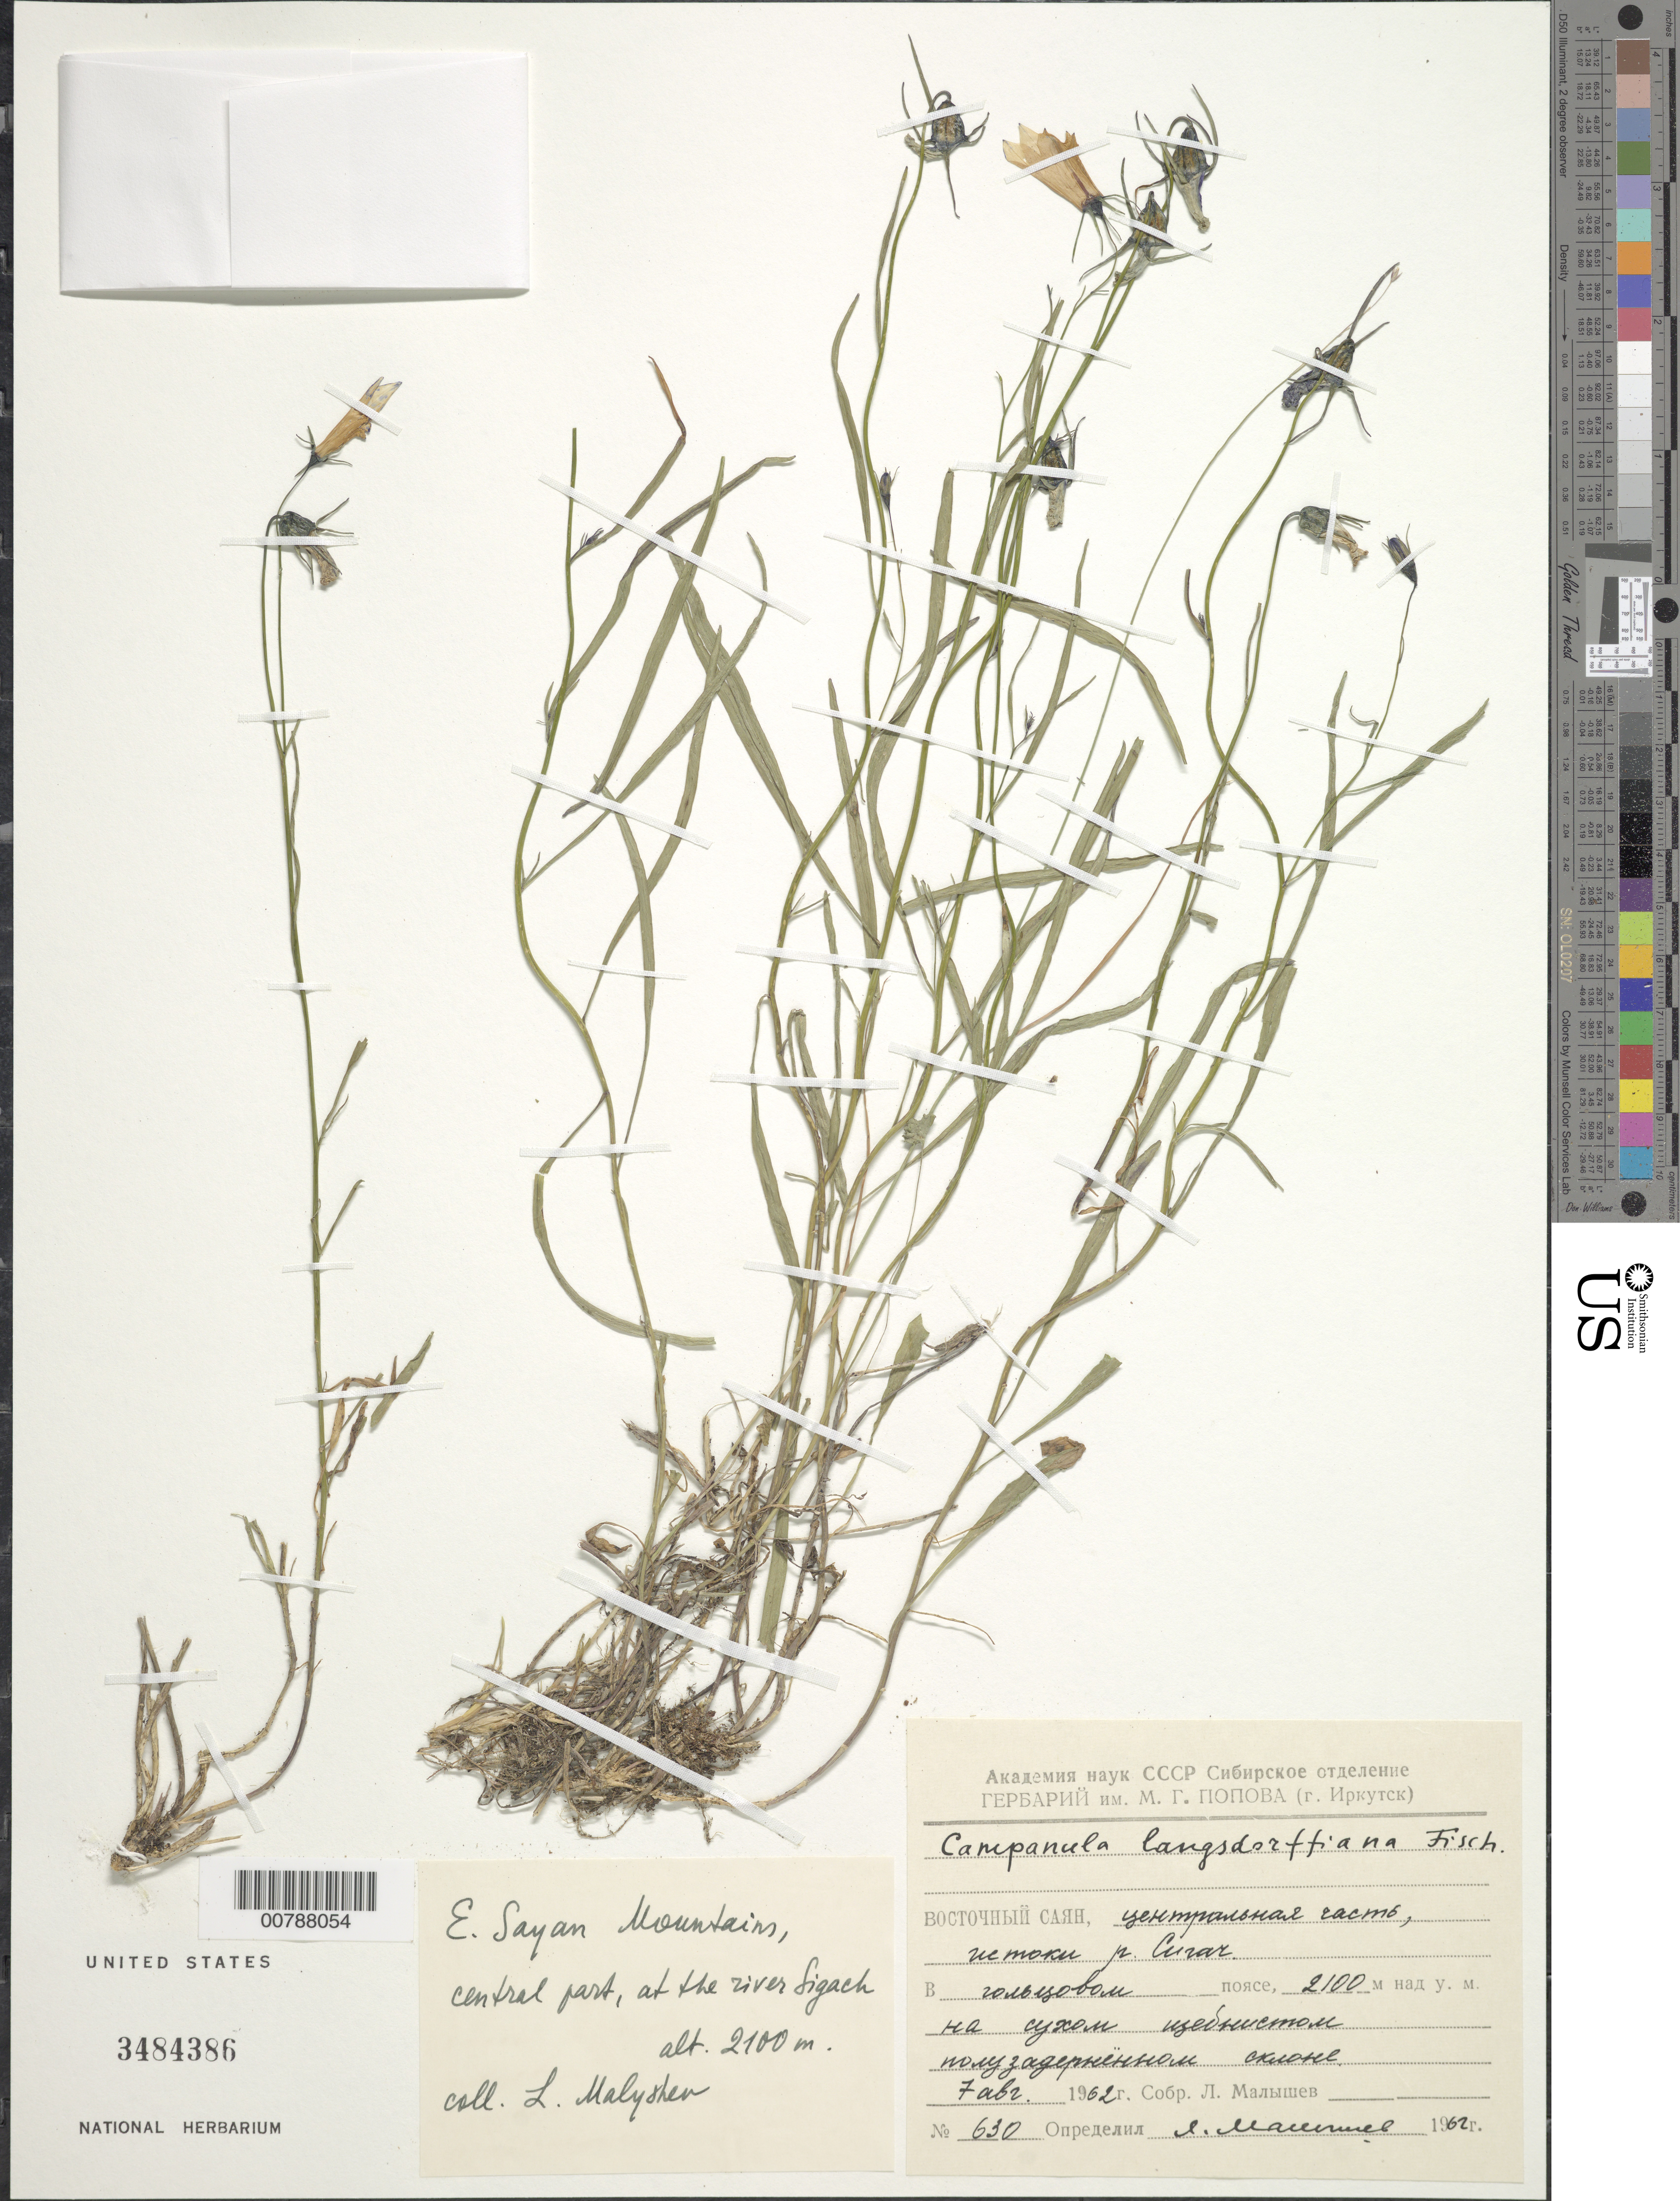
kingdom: Plantae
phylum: Tracheophyta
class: Magnoliopsida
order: Asterales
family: Campanulaceae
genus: Campanula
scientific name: Campanula rotundifolia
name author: L.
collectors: L. Malyshev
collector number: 630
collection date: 1962-08-07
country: Russian Federation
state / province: Irkutsk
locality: E. Sayan Mountains, central part, at the River Sigach.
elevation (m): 2100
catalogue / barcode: US 3484386